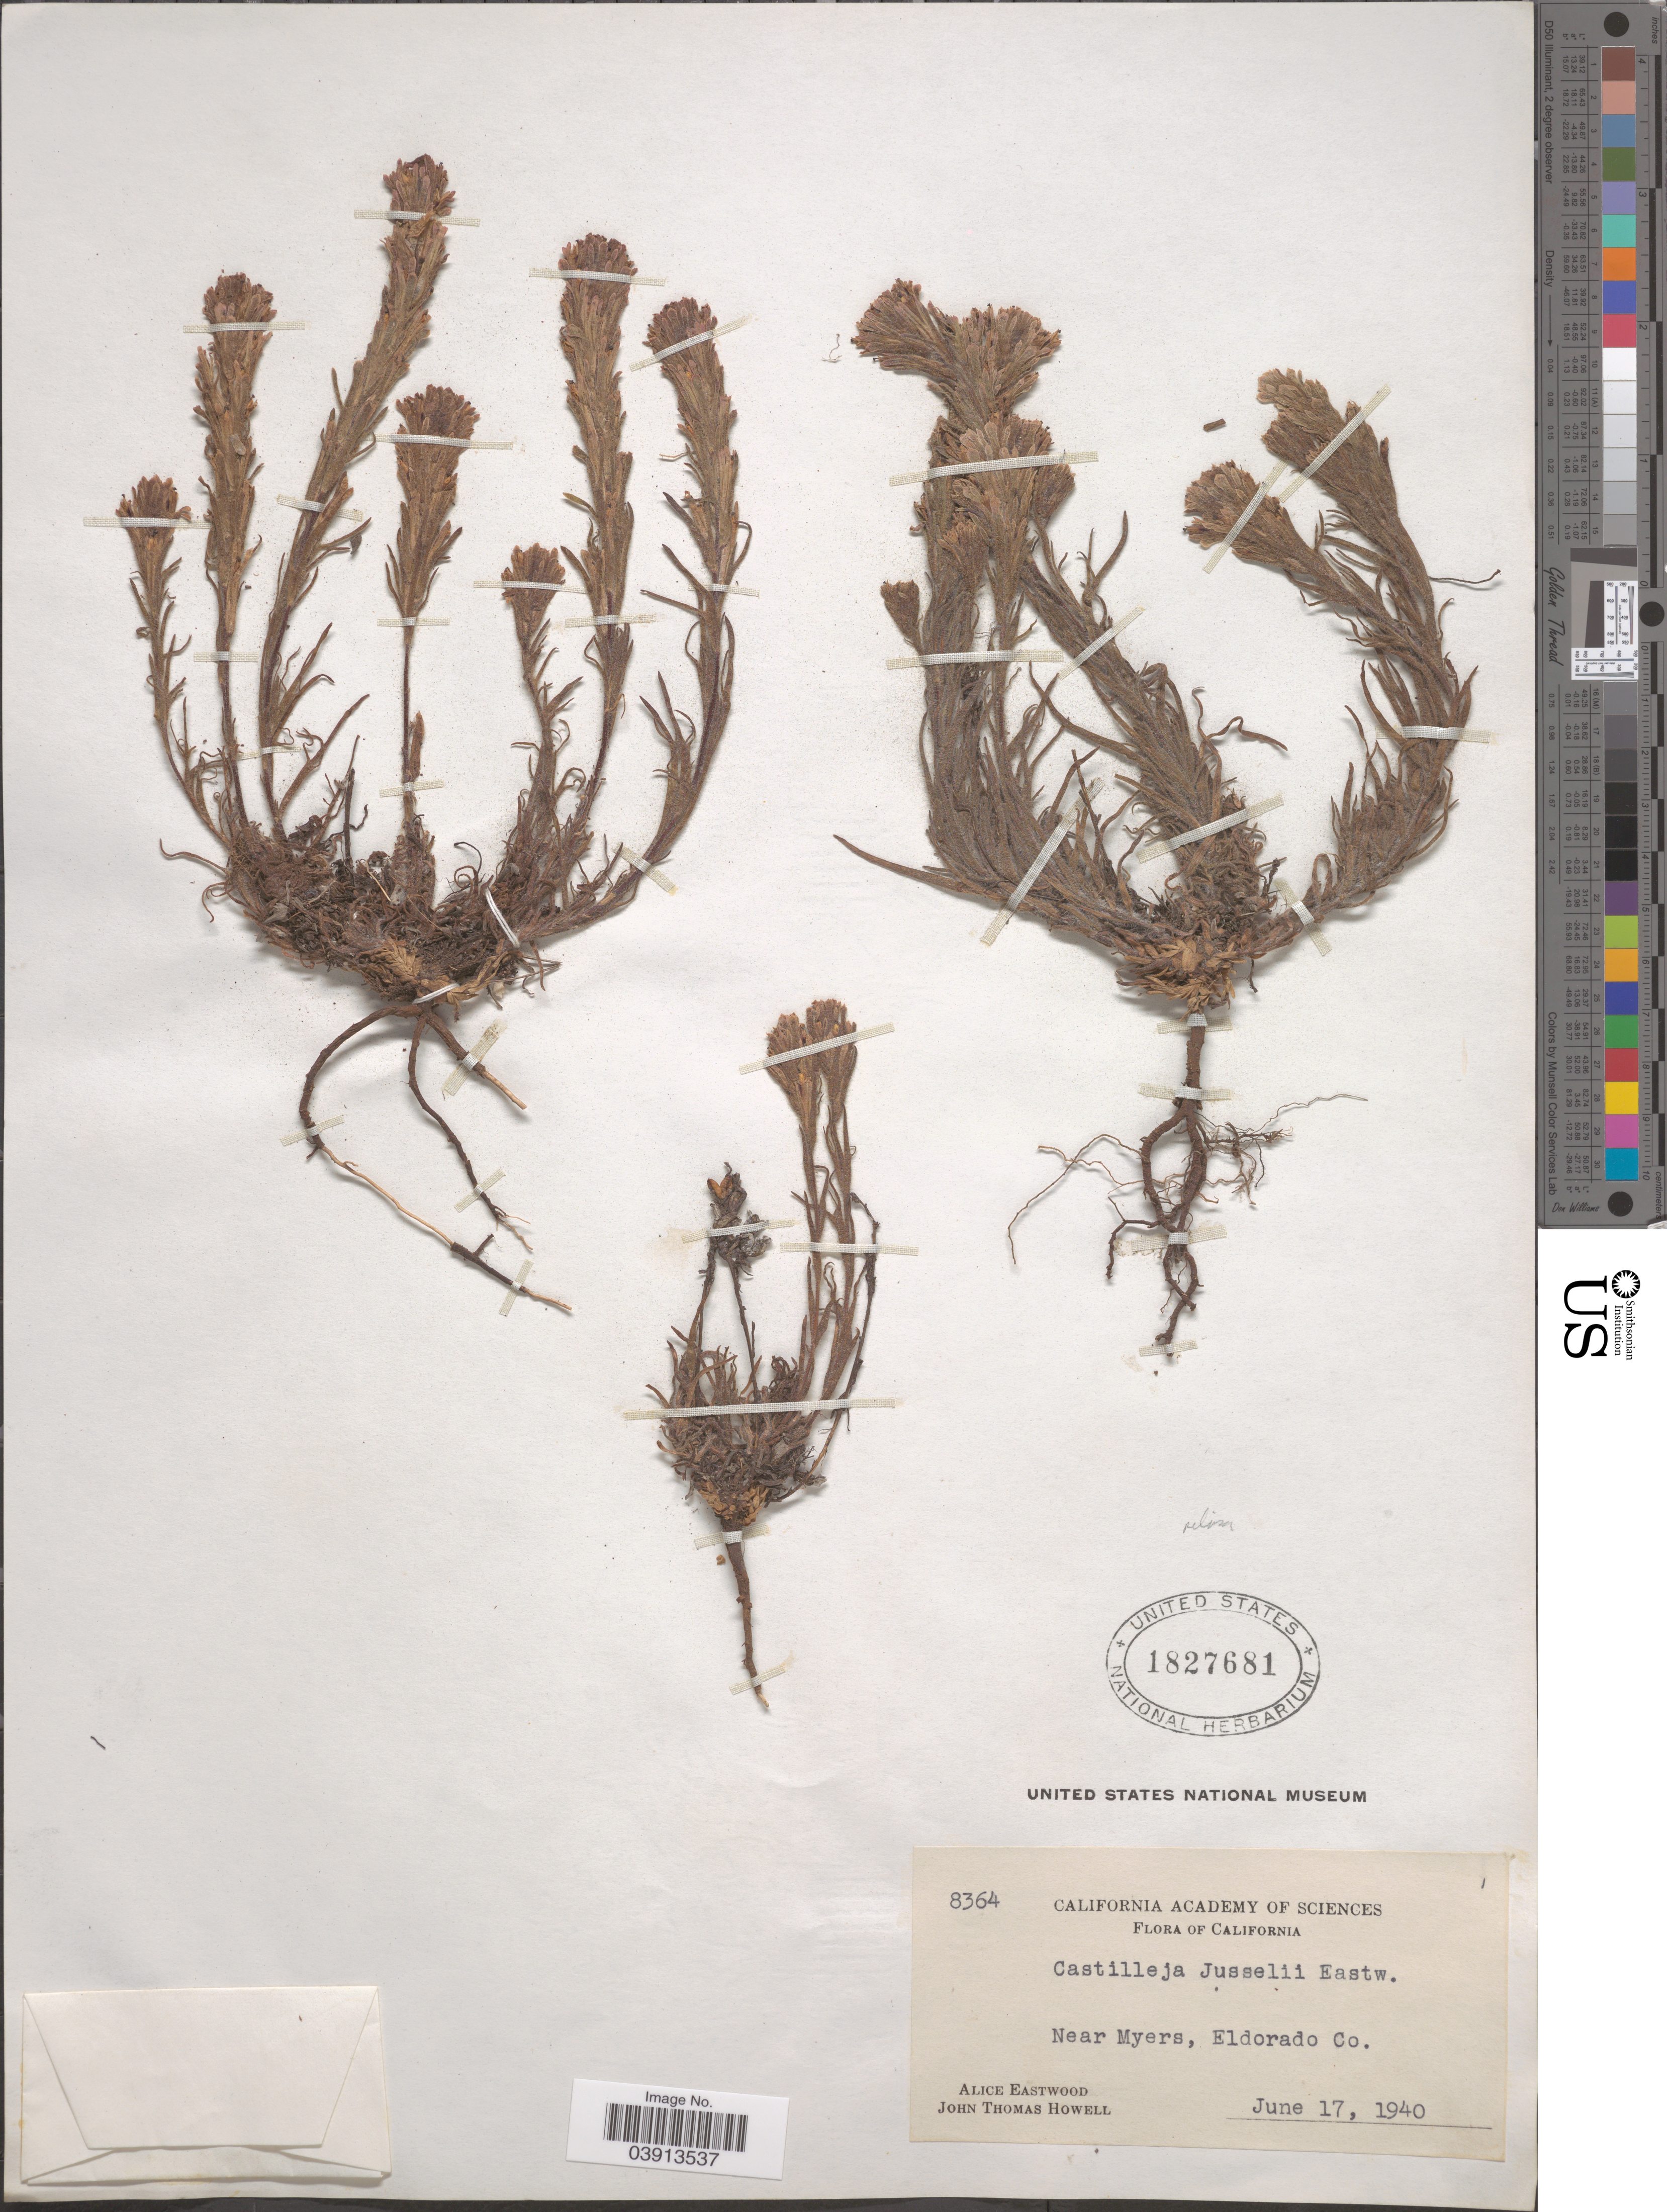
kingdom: Plantae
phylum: Tracheophyta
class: Magnoliopsida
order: Lamiales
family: Orobanchaceae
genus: Castilleja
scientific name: Castilleja pilosa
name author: (S. Watson) Rydb.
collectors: A. Eastwood & J. T. Howell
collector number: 8364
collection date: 1940-06-17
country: United States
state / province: California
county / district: El Dorado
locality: Near Myers, Eldorado Co.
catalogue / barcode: US 1827681